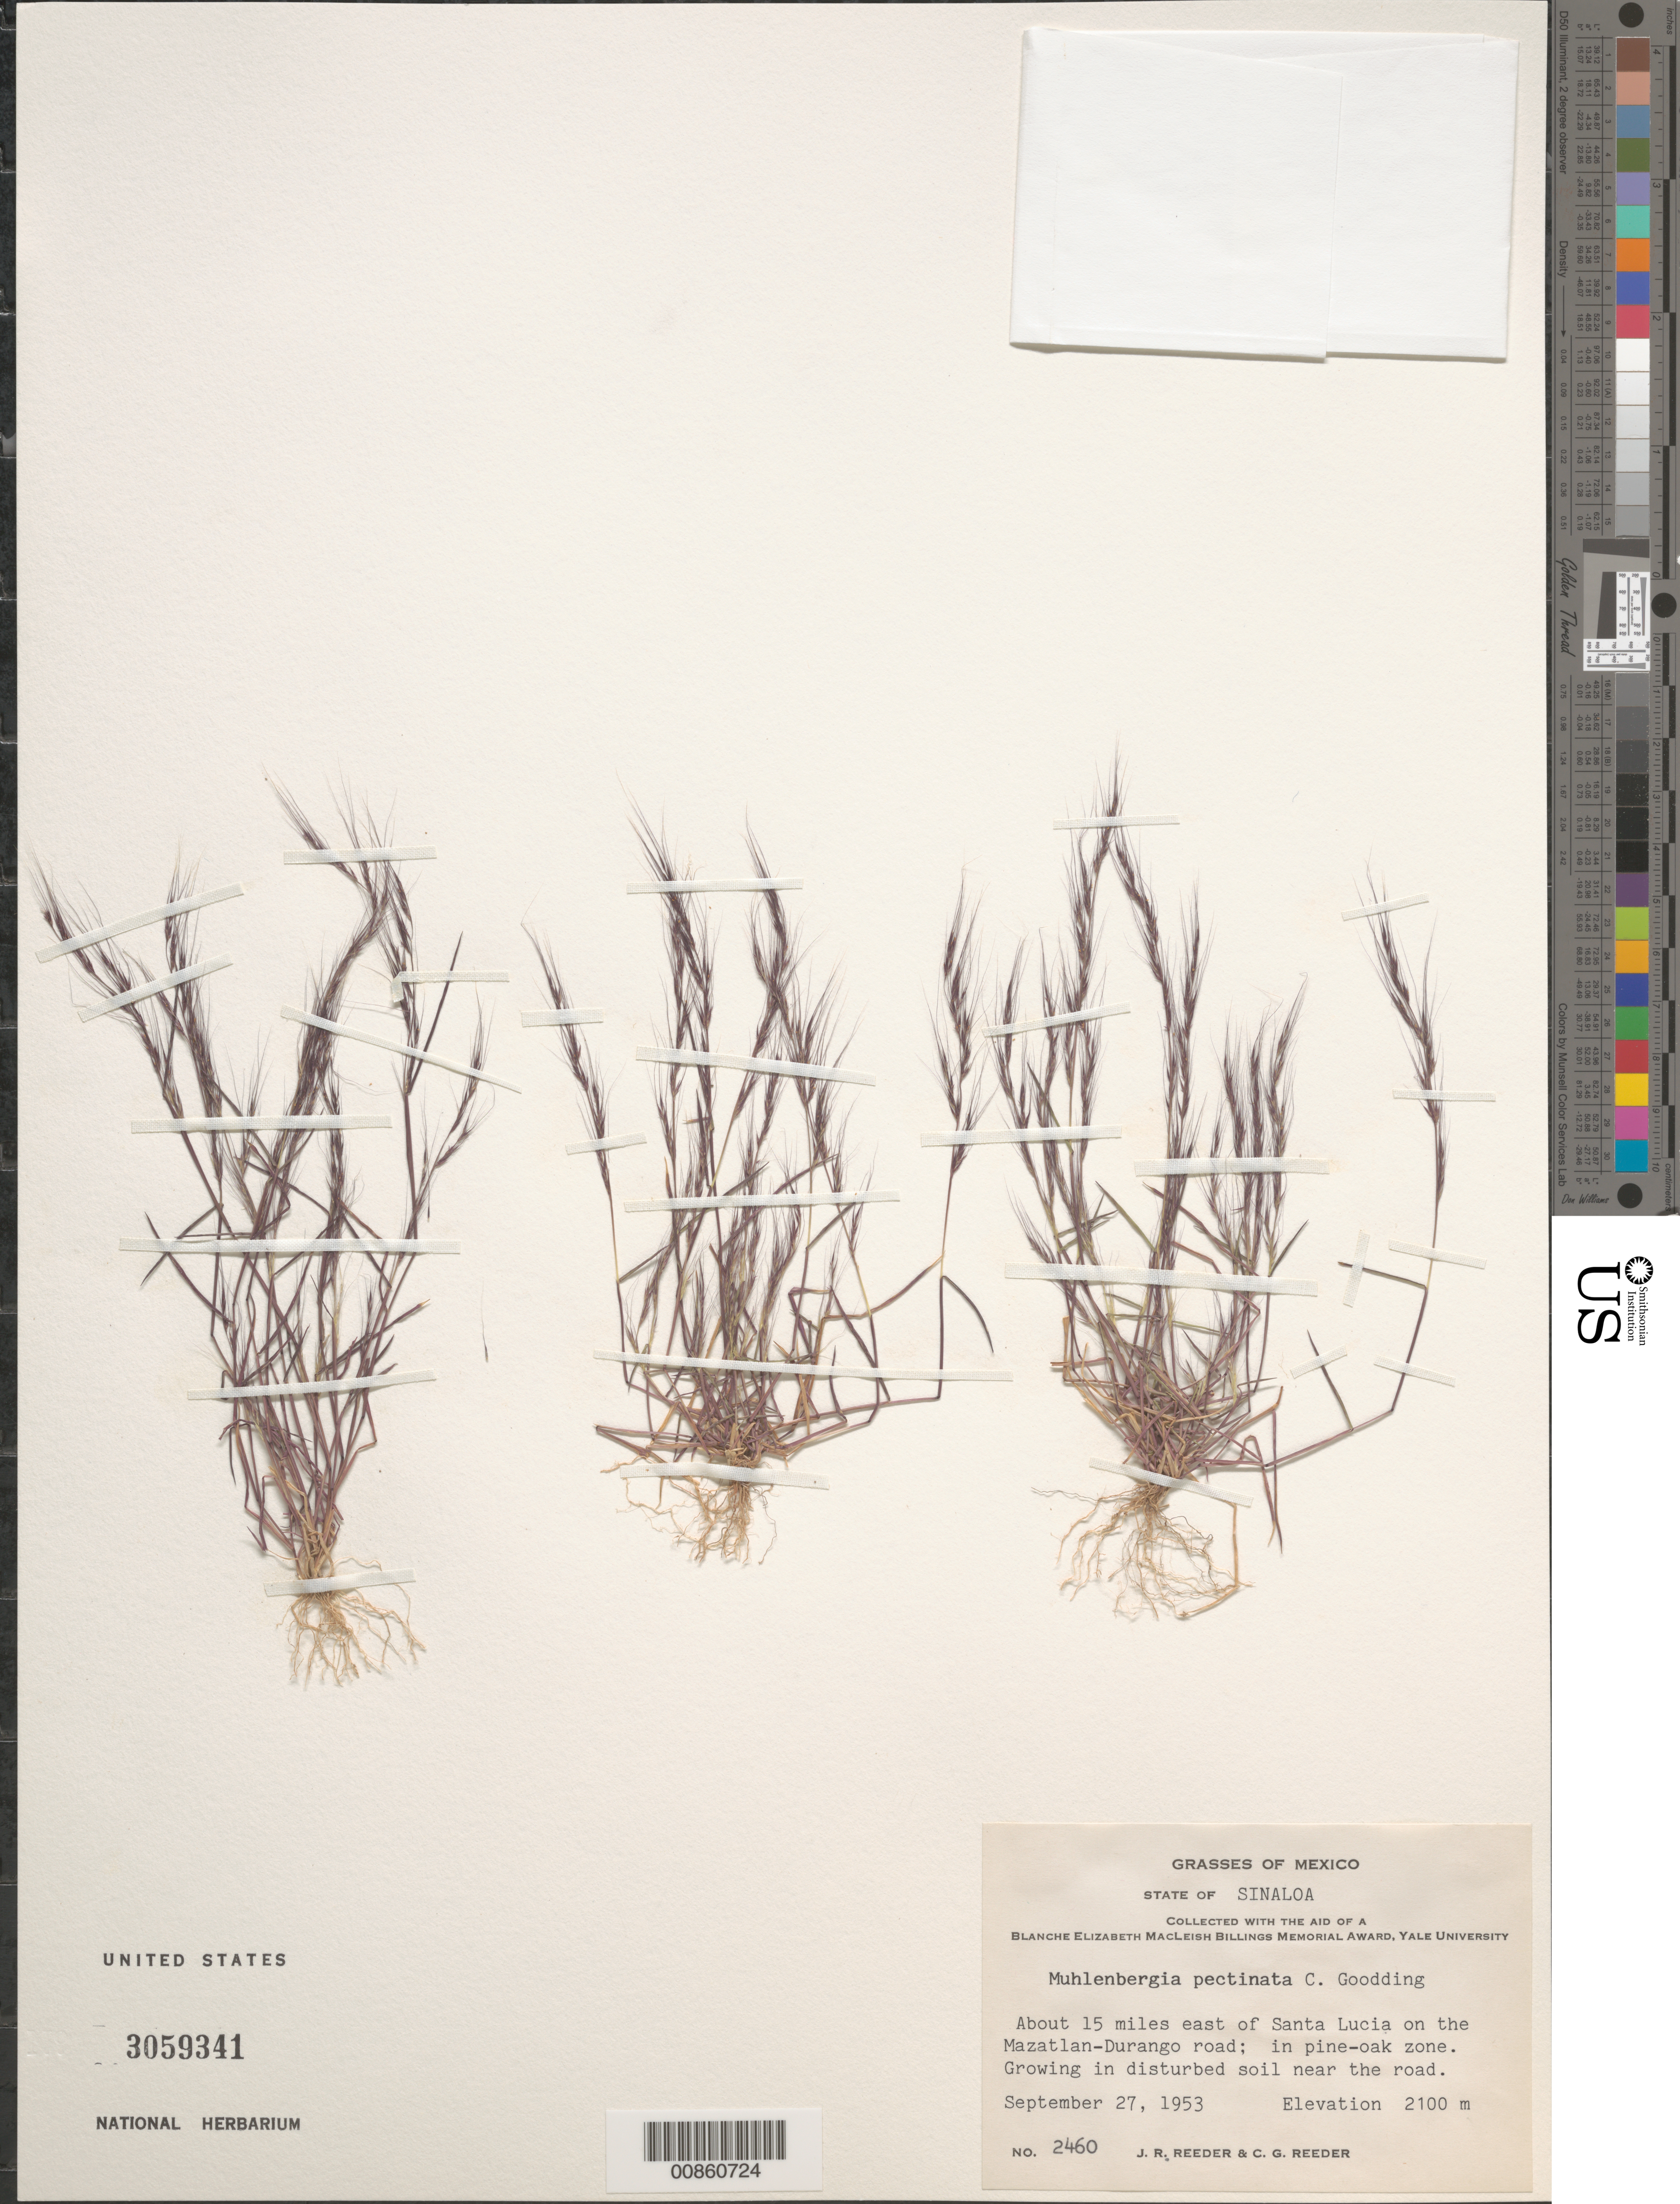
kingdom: Plantae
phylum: Tracheophyta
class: Liliopsida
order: Poales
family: Poaceae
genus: Muhlenbergia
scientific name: Muhlenbergia pectinata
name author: C.O. Goodd.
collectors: J. R. Reeder & C. G. Reeder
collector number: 2460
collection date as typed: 27 Sep 1953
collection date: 1953-09-27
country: Mexico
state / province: Sinaloa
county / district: Concordia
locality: About 15.5 mi E of Santa Lucía on the Mazatlán-Durango road, mpio. Concordia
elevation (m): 2130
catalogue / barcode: US 3059341